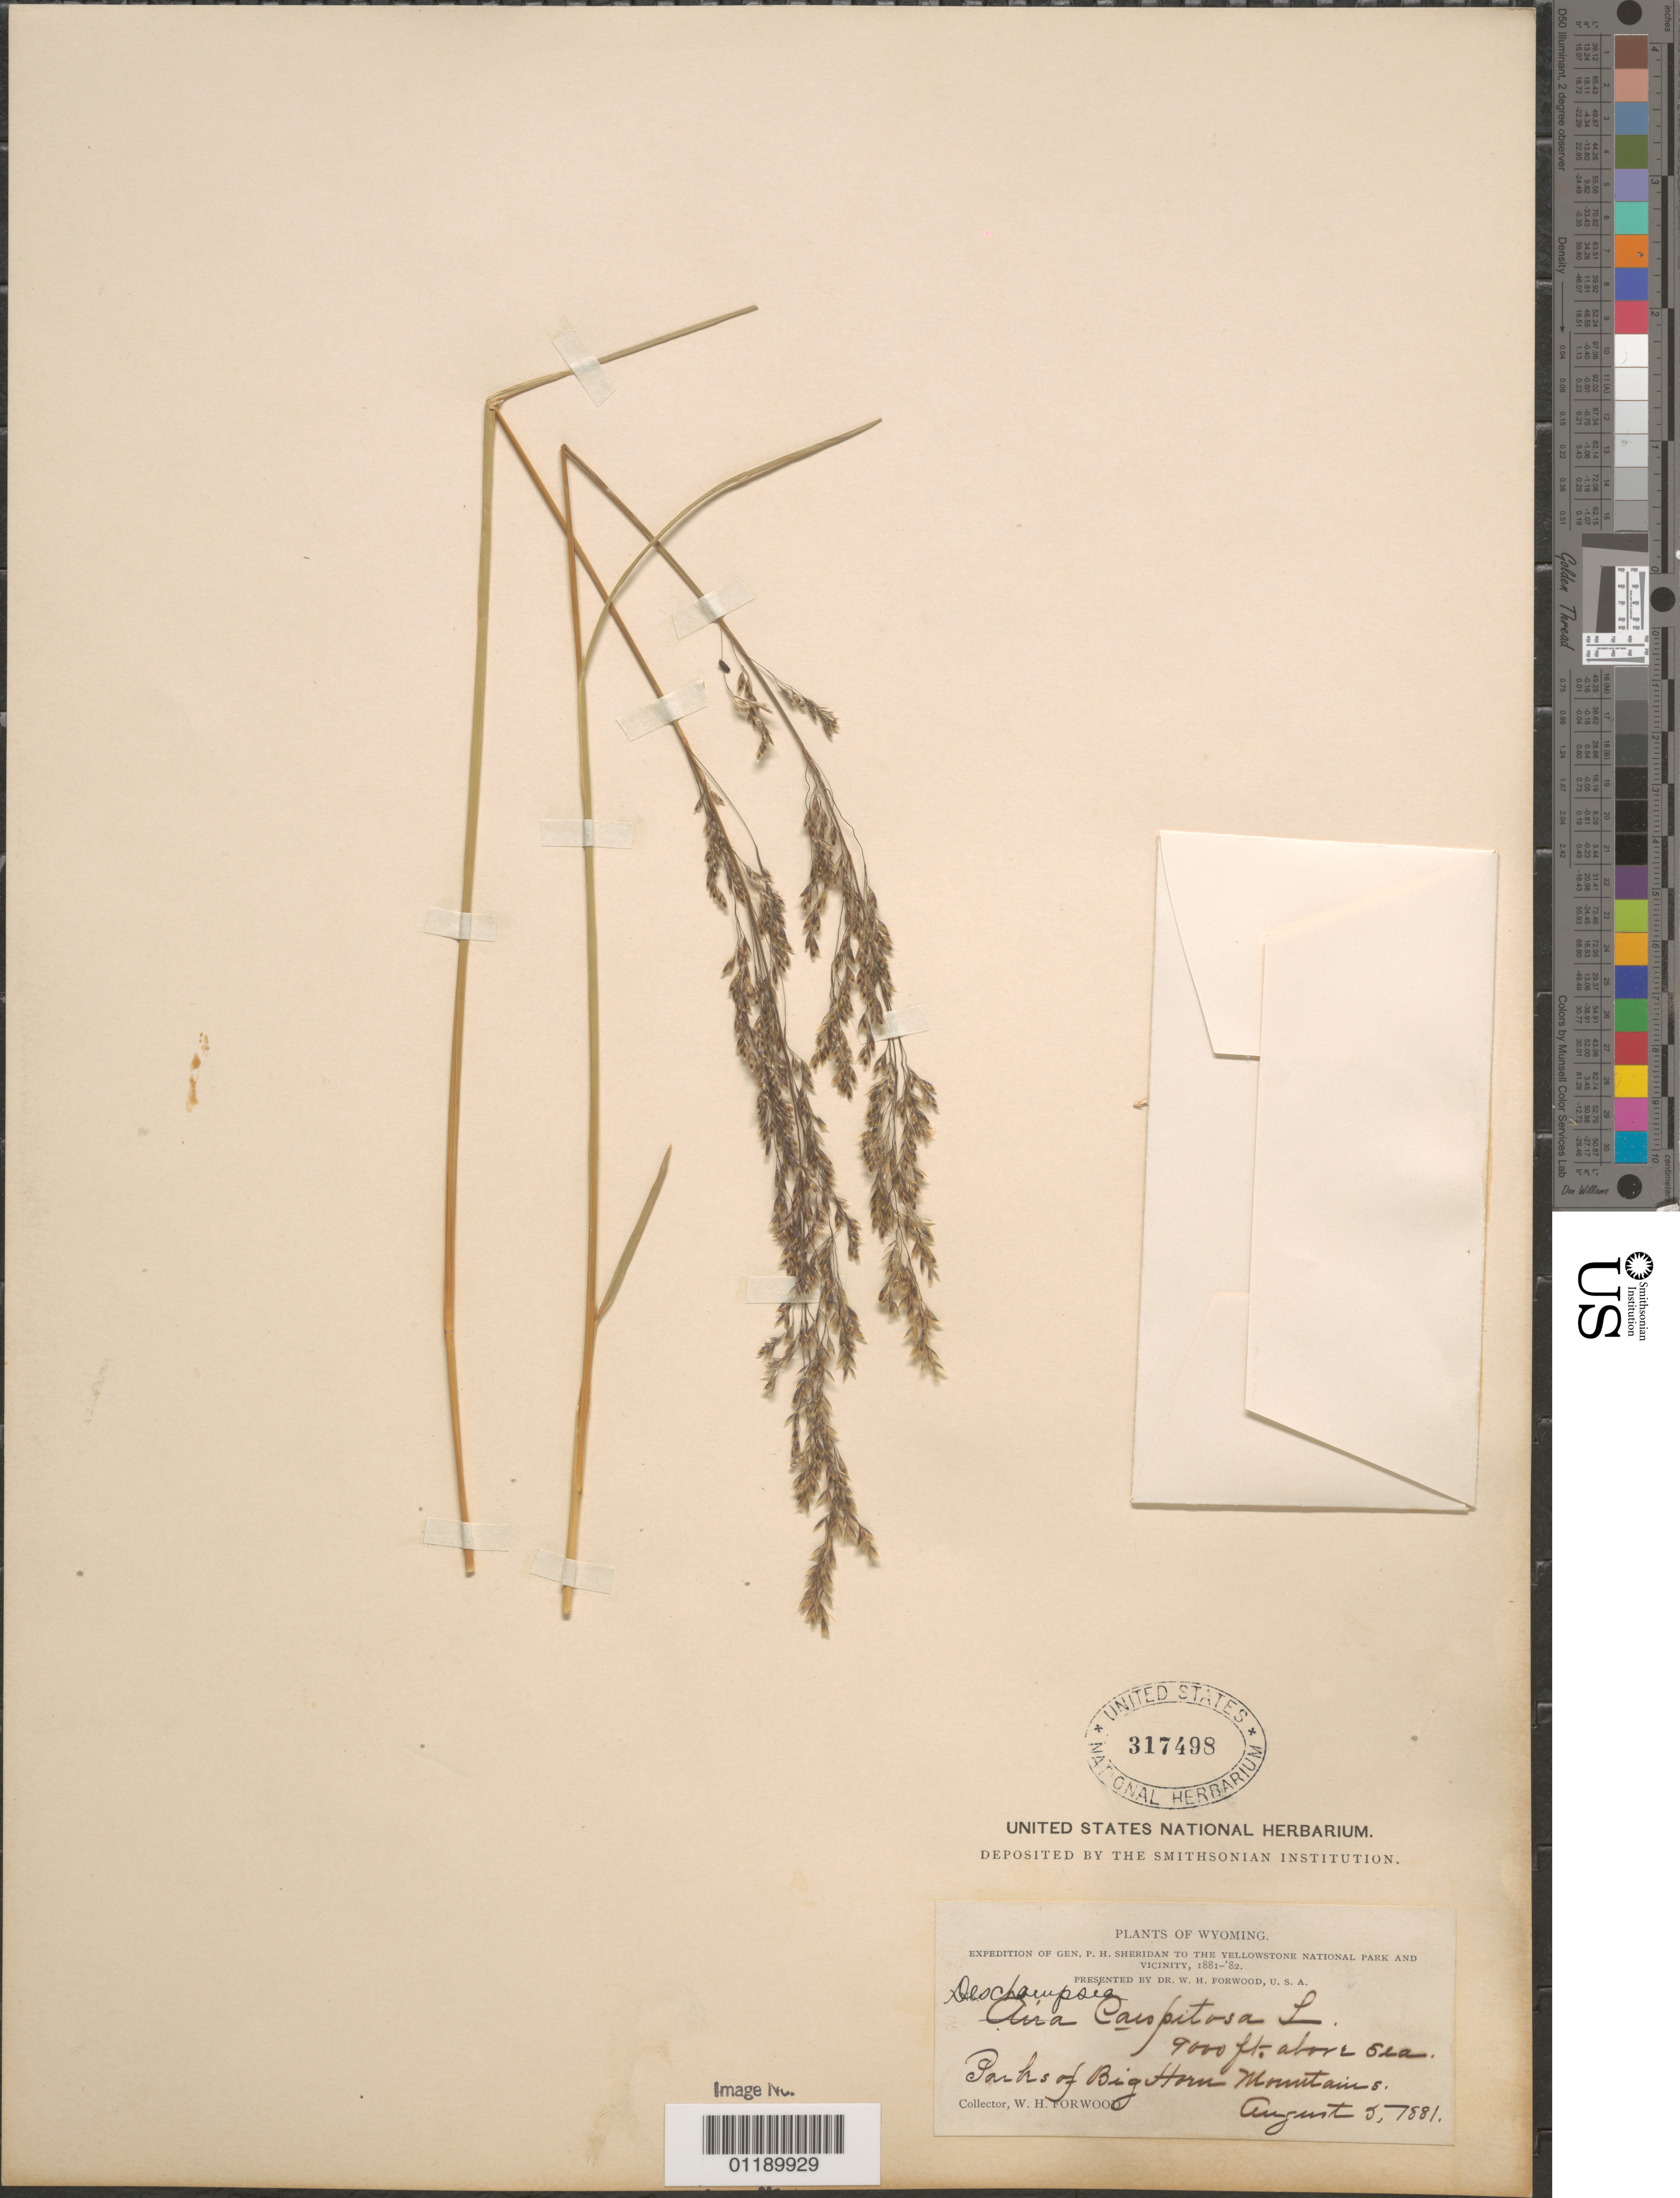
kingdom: Plantae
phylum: Tracheophyta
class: Liliopsida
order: Poales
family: Poaceae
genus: Deschampsia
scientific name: Deschampsia cespitosa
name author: (L.) P. Beauv.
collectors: W. Forwood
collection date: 1881-08-05 or 1882-08-05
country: United States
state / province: Wyoming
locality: Parks of Big Horn Mountains.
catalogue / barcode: US 317498